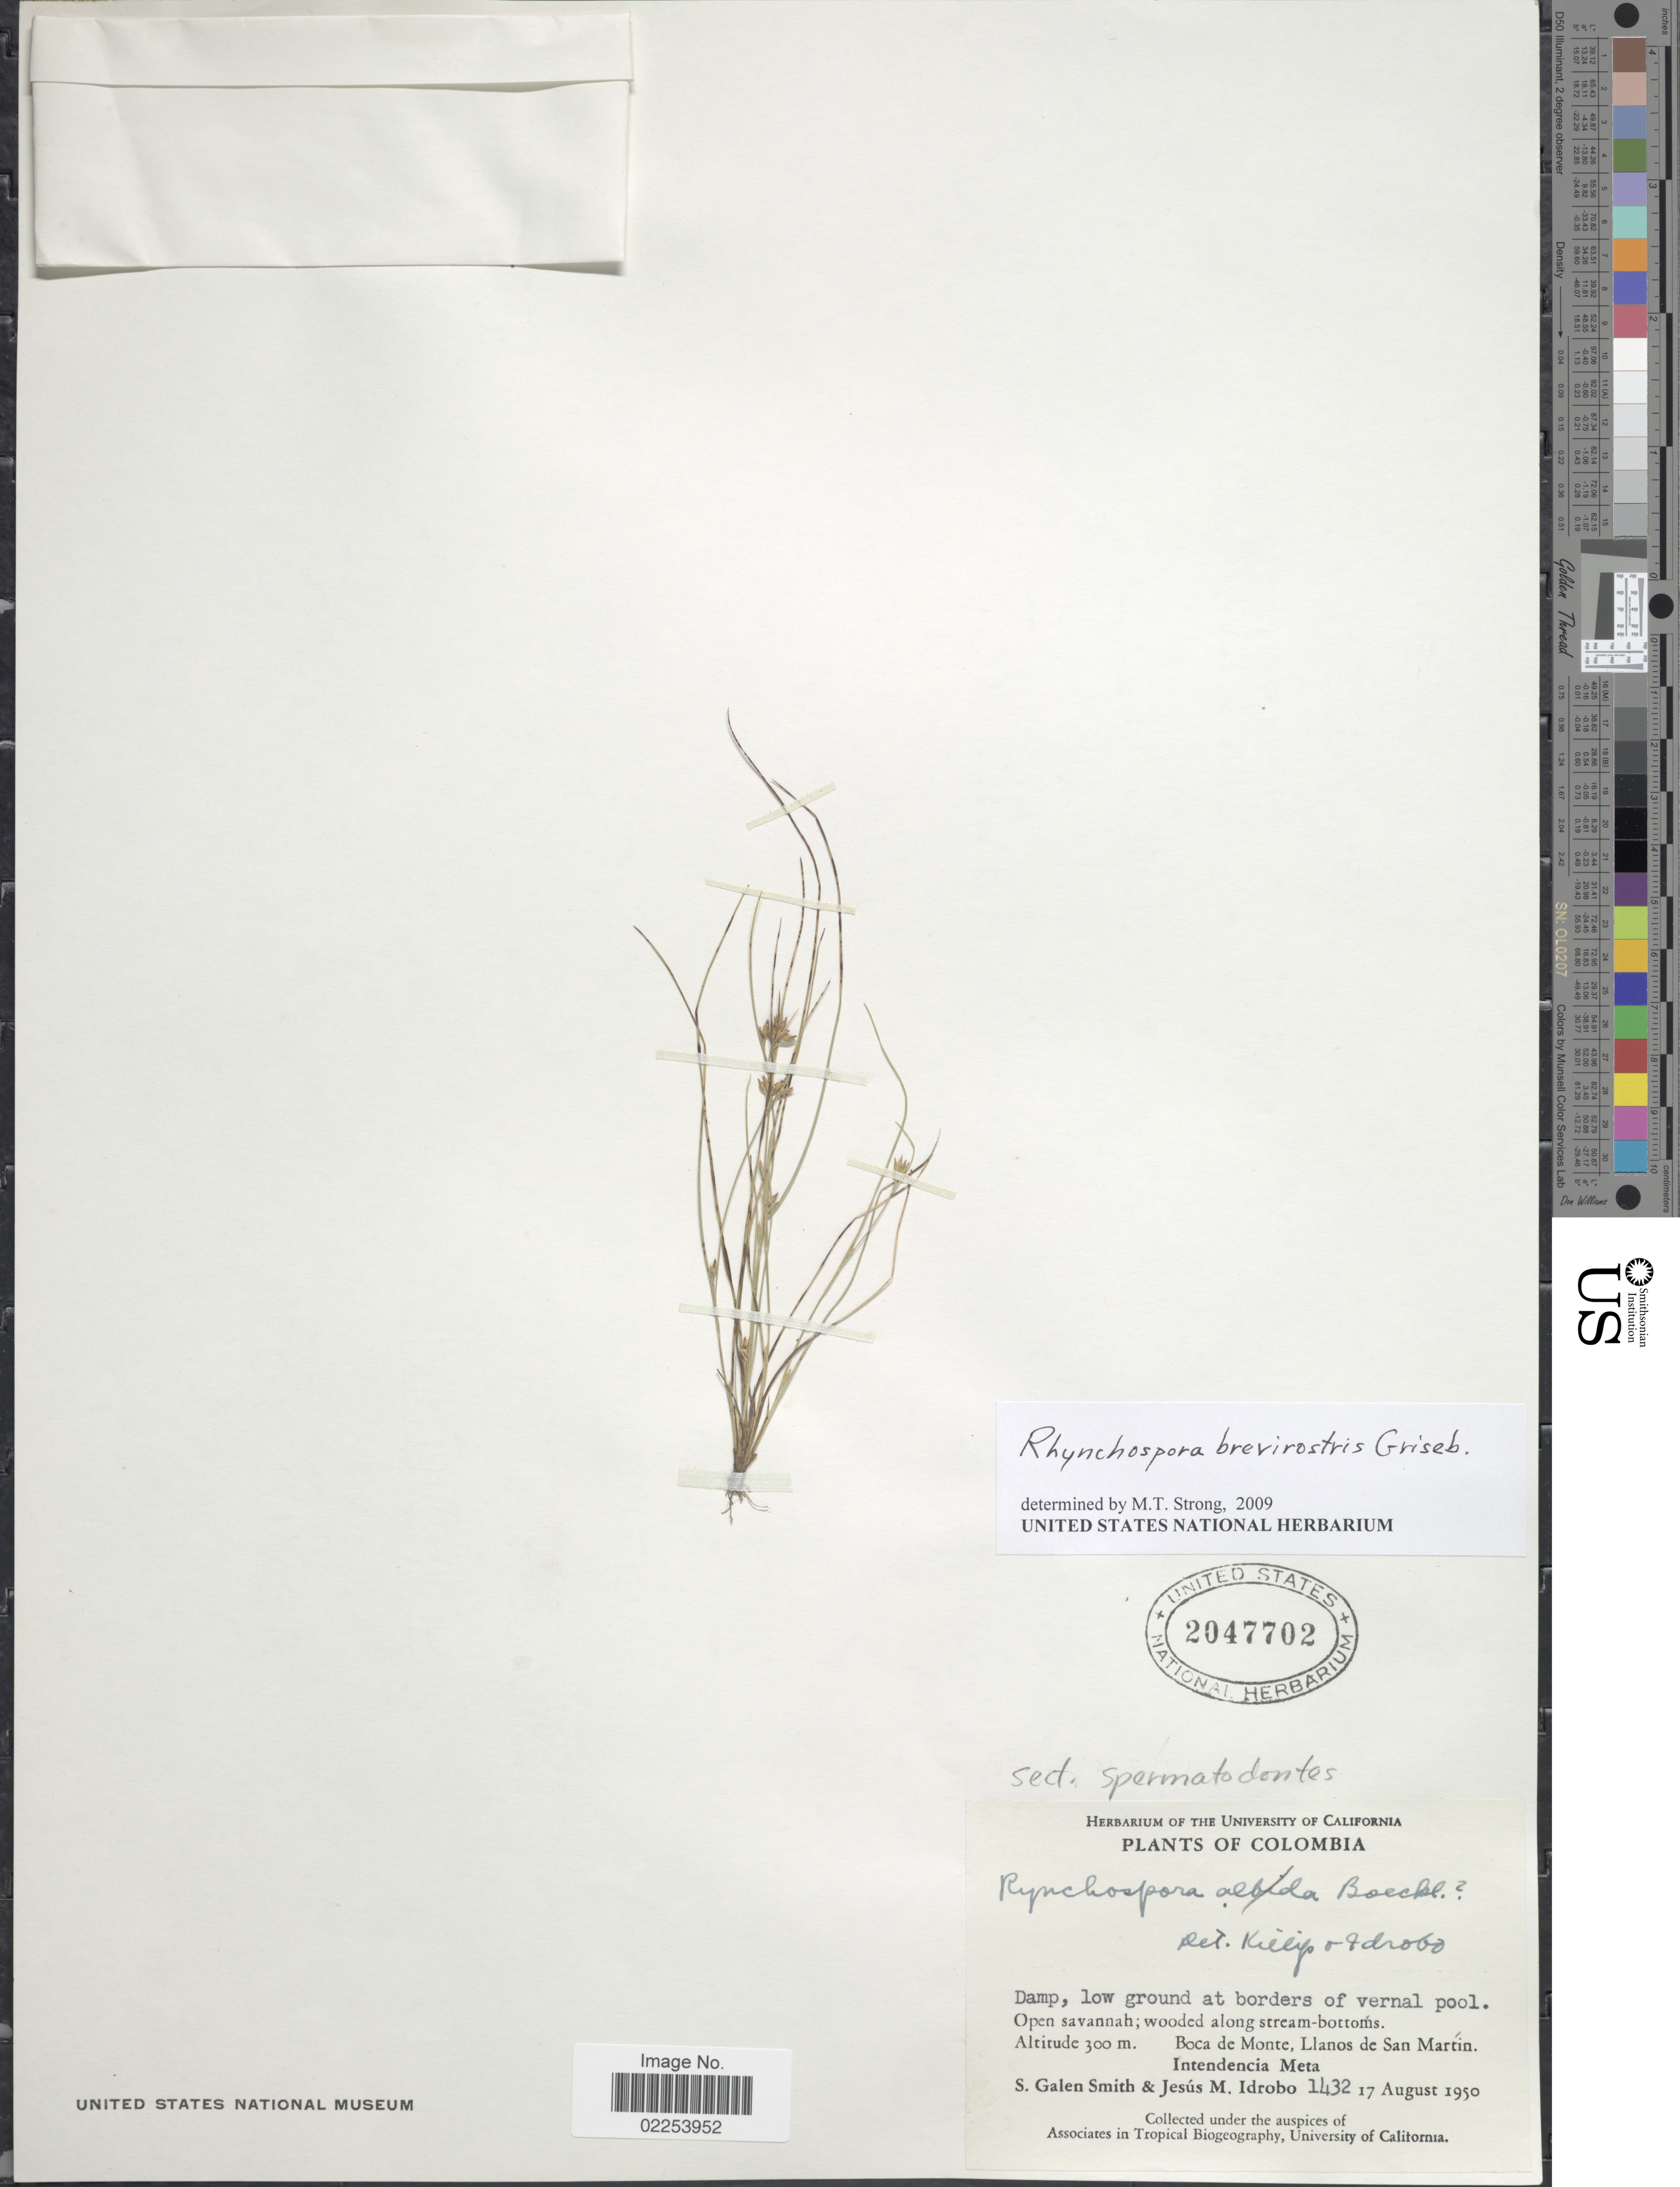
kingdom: Plantae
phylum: Tracheophyta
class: Liliopsida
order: Poales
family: Cyperaceae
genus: Rhynchospora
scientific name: Rhynchospora brevirostris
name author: Griseb.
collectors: S. G. Smith & J. M. Idrobo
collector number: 1432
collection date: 1950-08-17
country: Colombia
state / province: Meta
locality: Boca de Monte, Llanos de San Martin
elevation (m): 300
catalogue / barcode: US 2047702